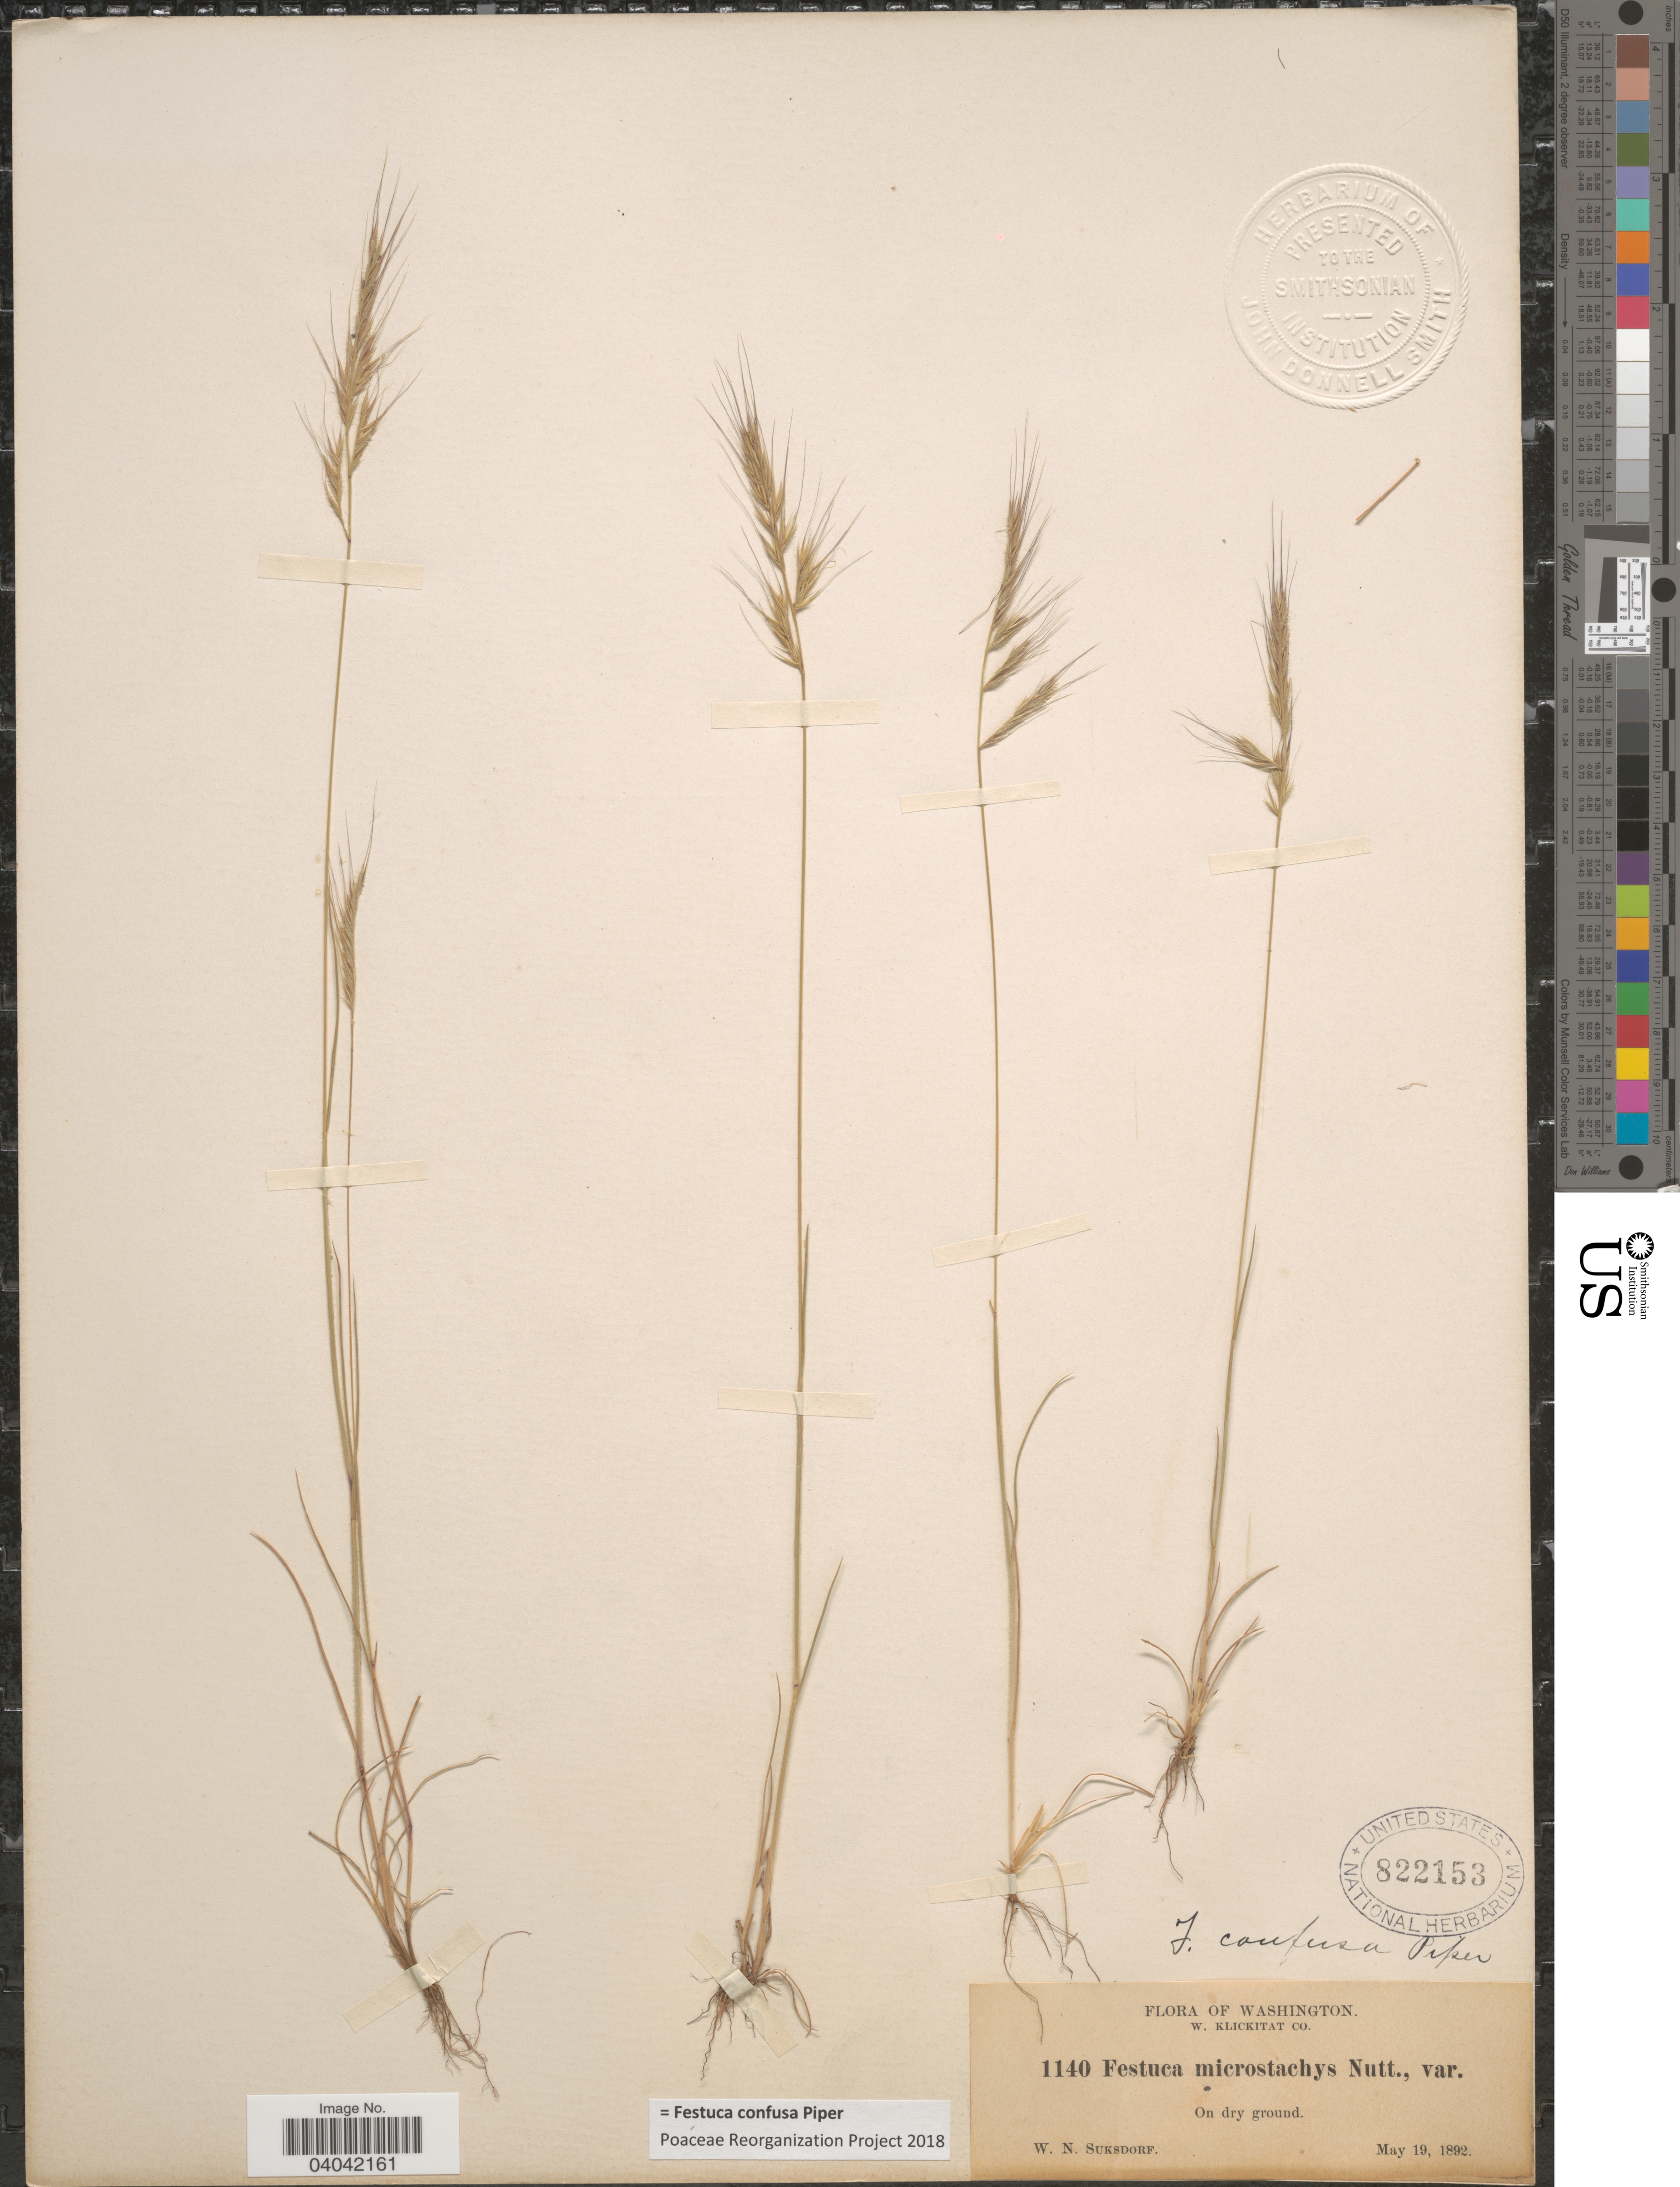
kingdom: Plantae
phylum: Tracheophyta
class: Liliopsida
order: Poales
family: Poaceae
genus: Festuca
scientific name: Festuca confusa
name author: Piper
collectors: W. N. Suksdorf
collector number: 1140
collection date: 1892-05-19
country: United States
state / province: Washington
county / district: Klickitat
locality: W. Klickitat Co. On dry ground.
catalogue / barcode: US 822153